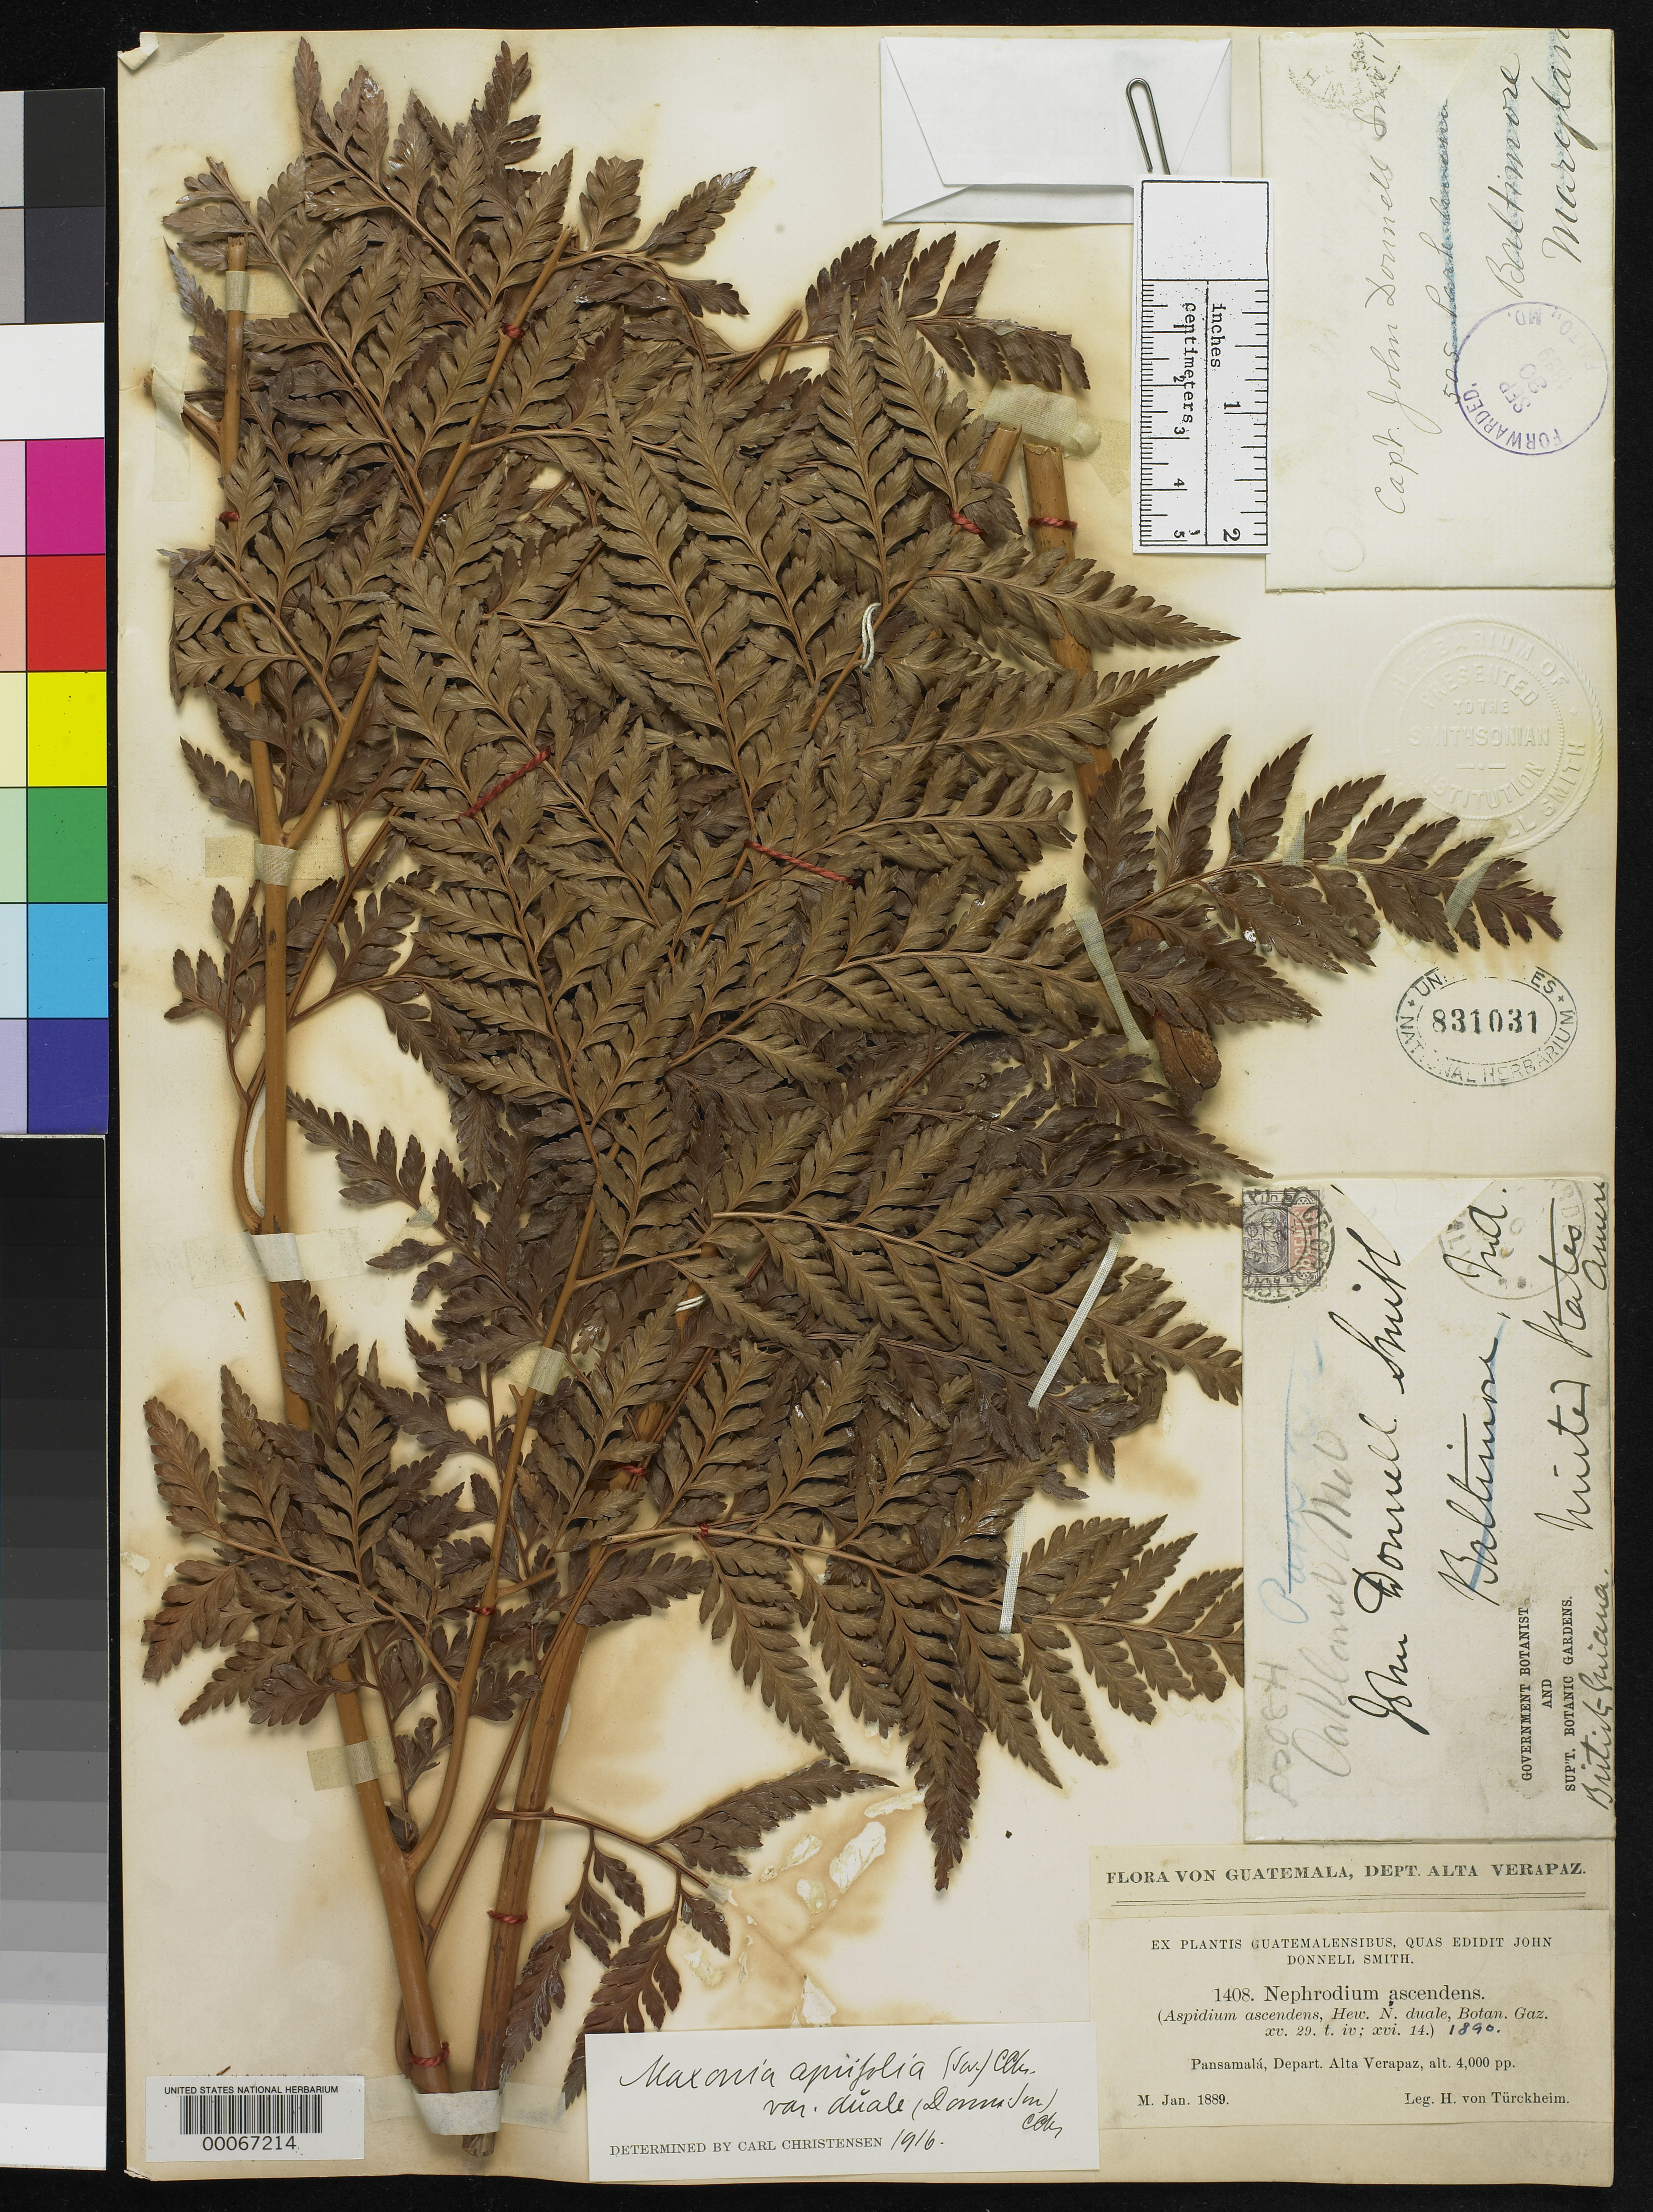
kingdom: Plantae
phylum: Tracheophyta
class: Polypodiopsida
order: Polypodiales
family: Dryopteridaceae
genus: Nephrodium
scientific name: Nephrodium duale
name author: Donn. Sm.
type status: Holotype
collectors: H. von Türckheim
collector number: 1408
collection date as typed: Jan 1889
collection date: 1889-01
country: Guatemala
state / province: Alta Verapaz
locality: Pansamalá.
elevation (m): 1219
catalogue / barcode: US 831031